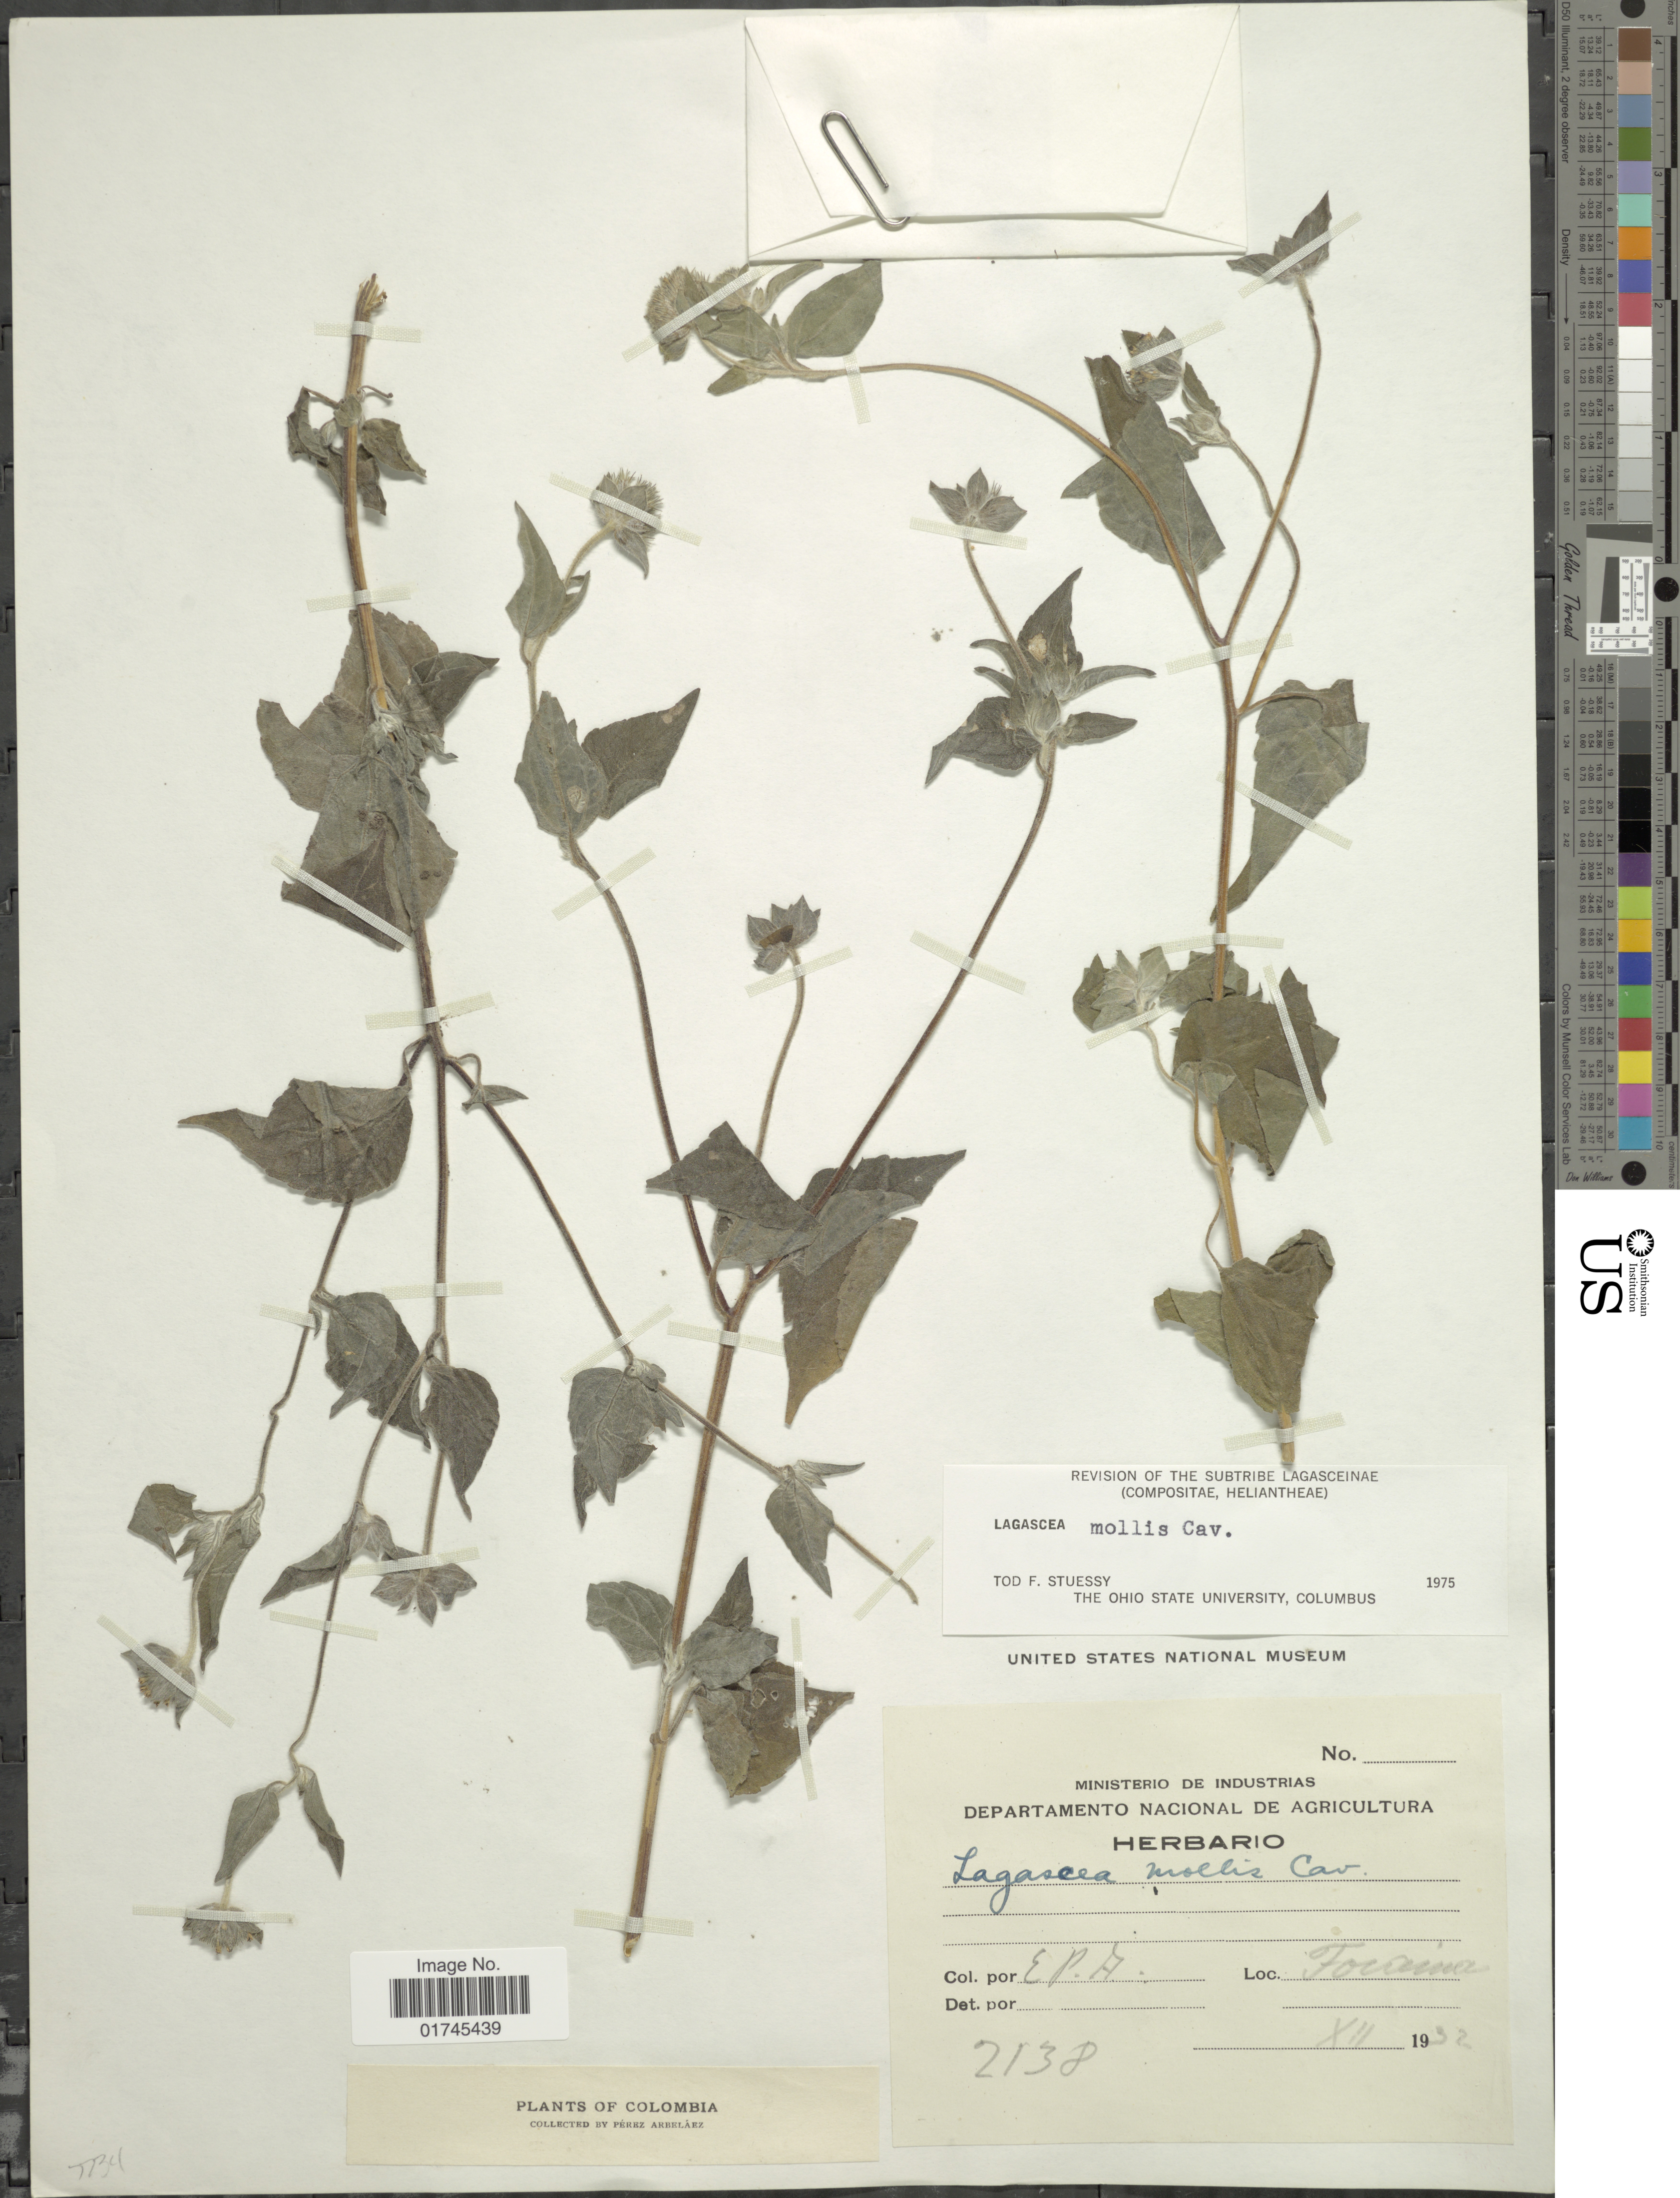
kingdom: Plantae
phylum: Tracheophyta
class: Magnoliopsida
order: Asterales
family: Asteraceae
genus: Lagascea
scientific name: Lagascea mollis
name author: Cav.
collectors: E. Pérez Arbeláez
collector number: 2138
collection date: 1932-12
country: Colombia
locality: Tocaima